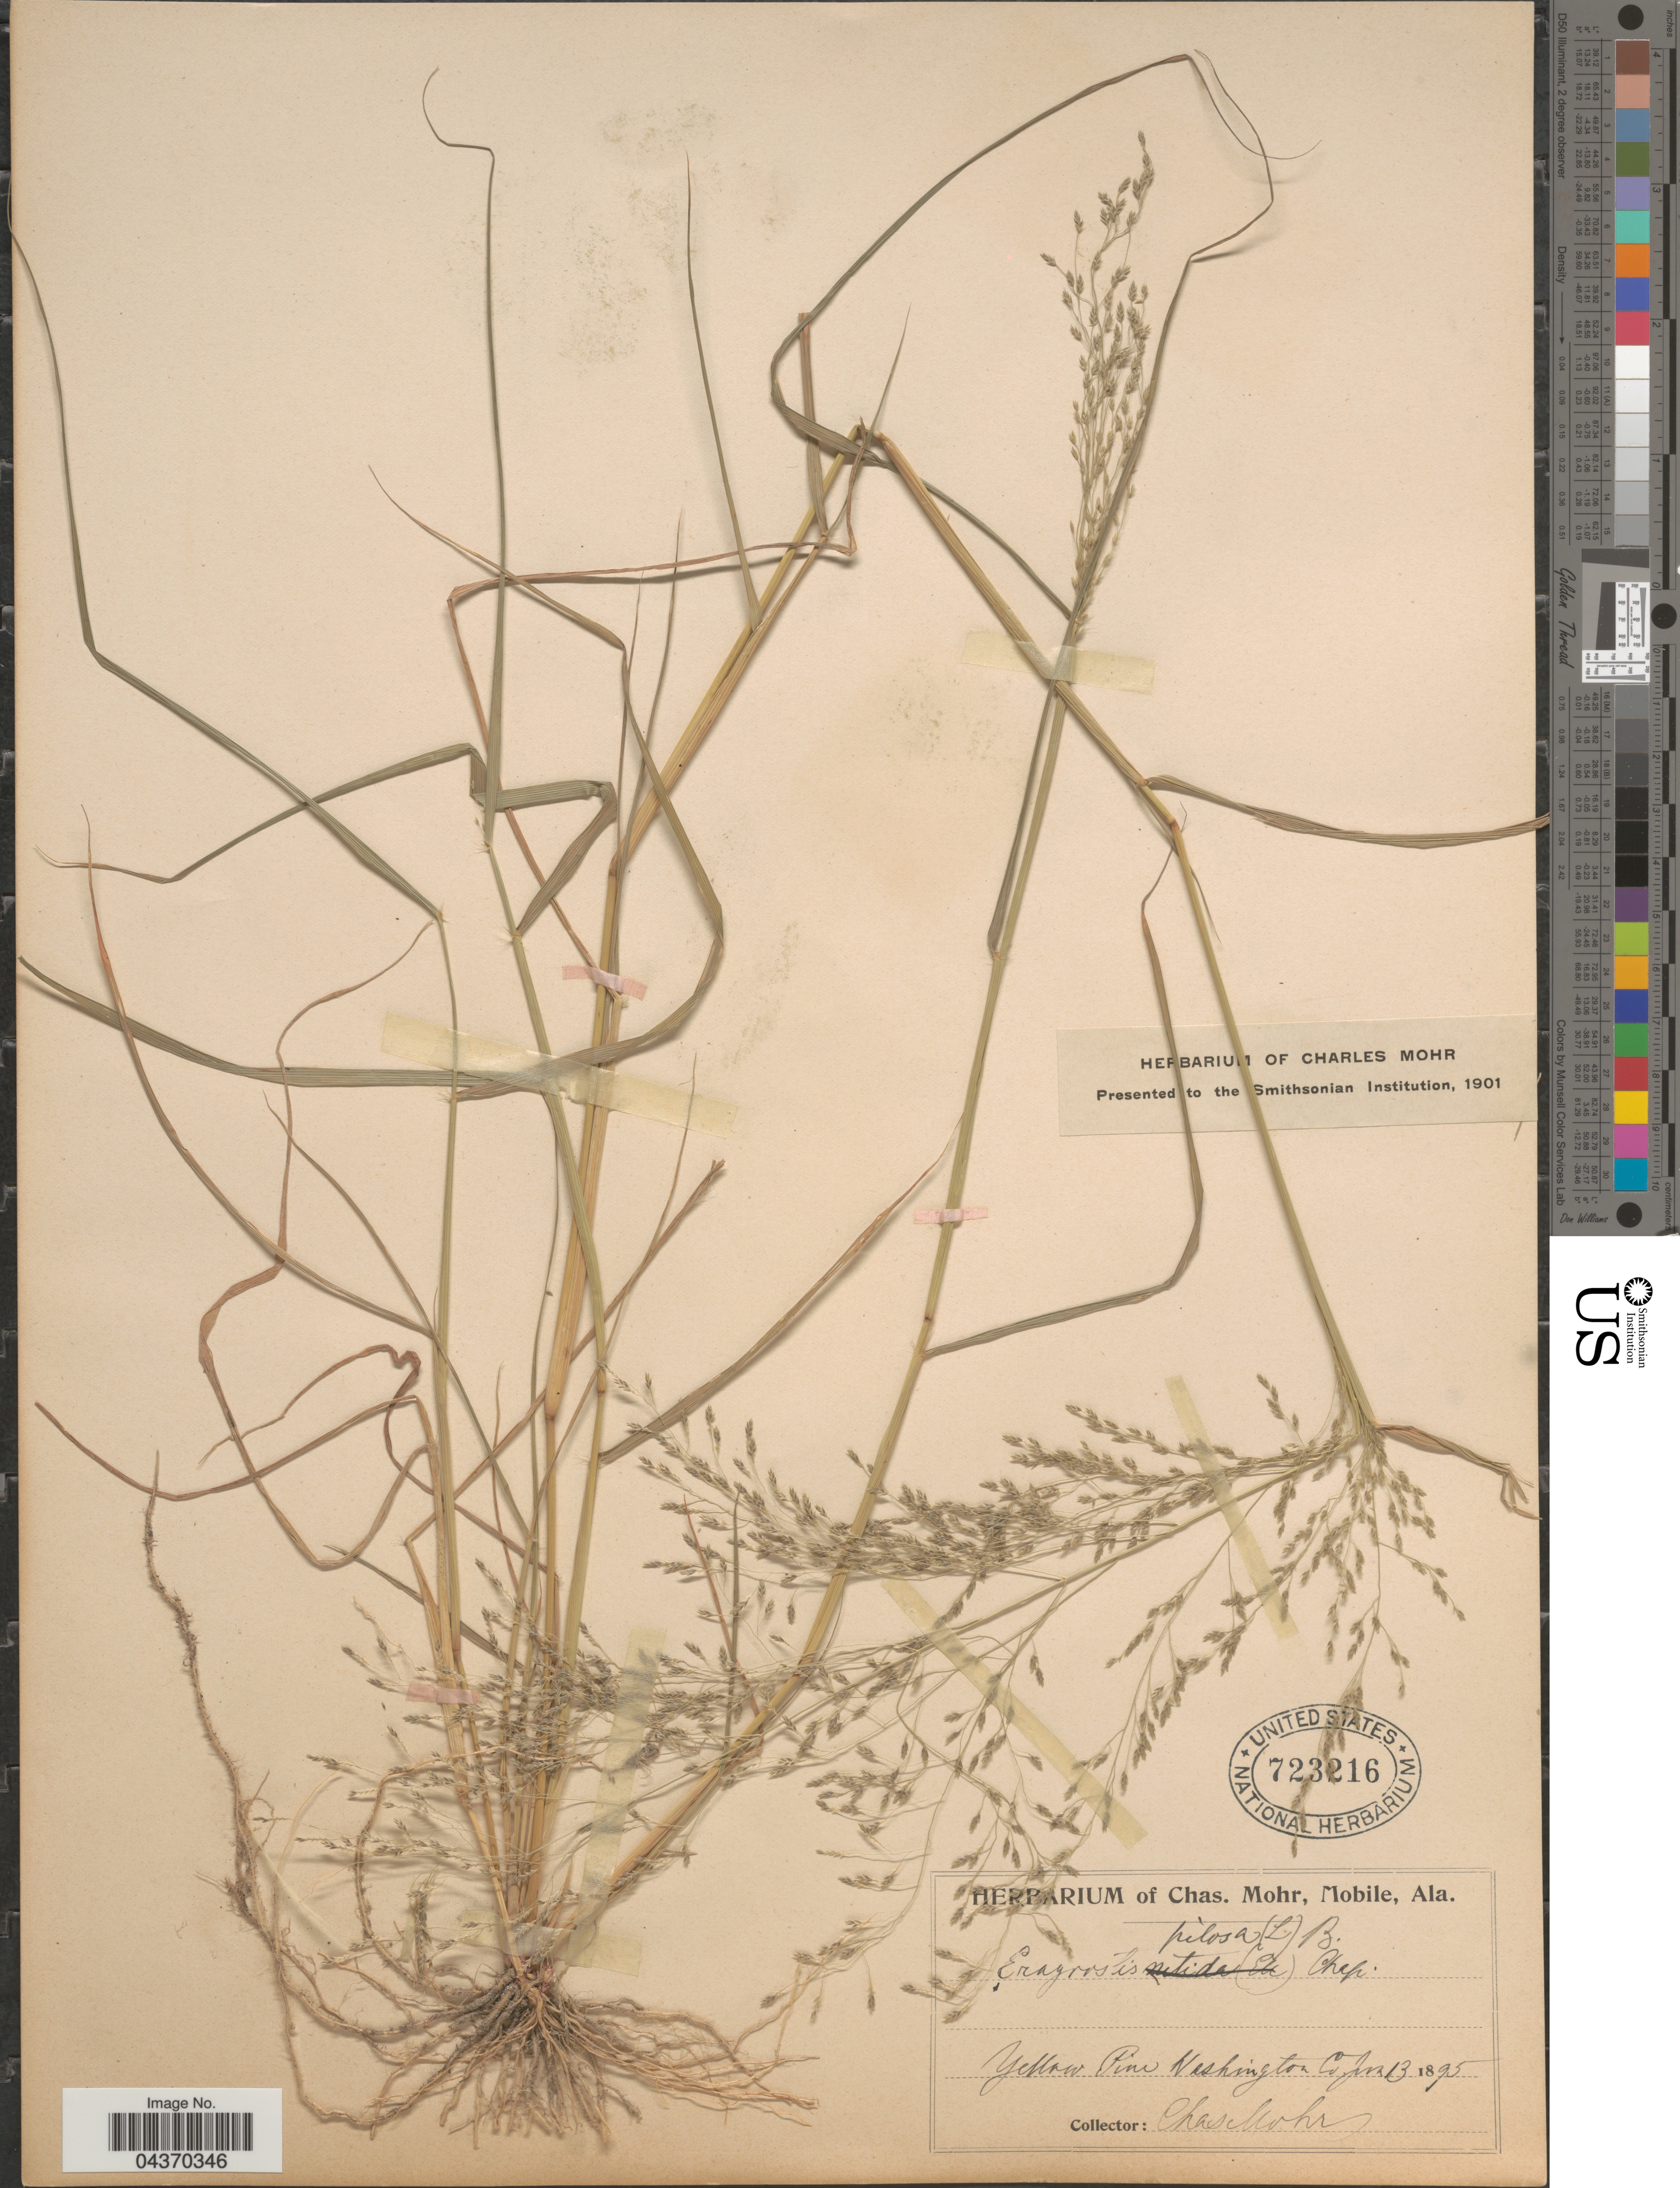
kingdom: Plantae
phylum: Tracheophyta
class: Liliopsida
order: Poales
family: Poaceae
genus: Eragrostis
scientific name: Eragrostis pectinacea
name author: (Michx.) Nees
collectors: Mohr, C. T. (herbarium)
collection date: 1895-06-13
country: United States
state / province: Alabama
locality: Yellow Pine Washington Co.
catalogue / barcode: US 723216